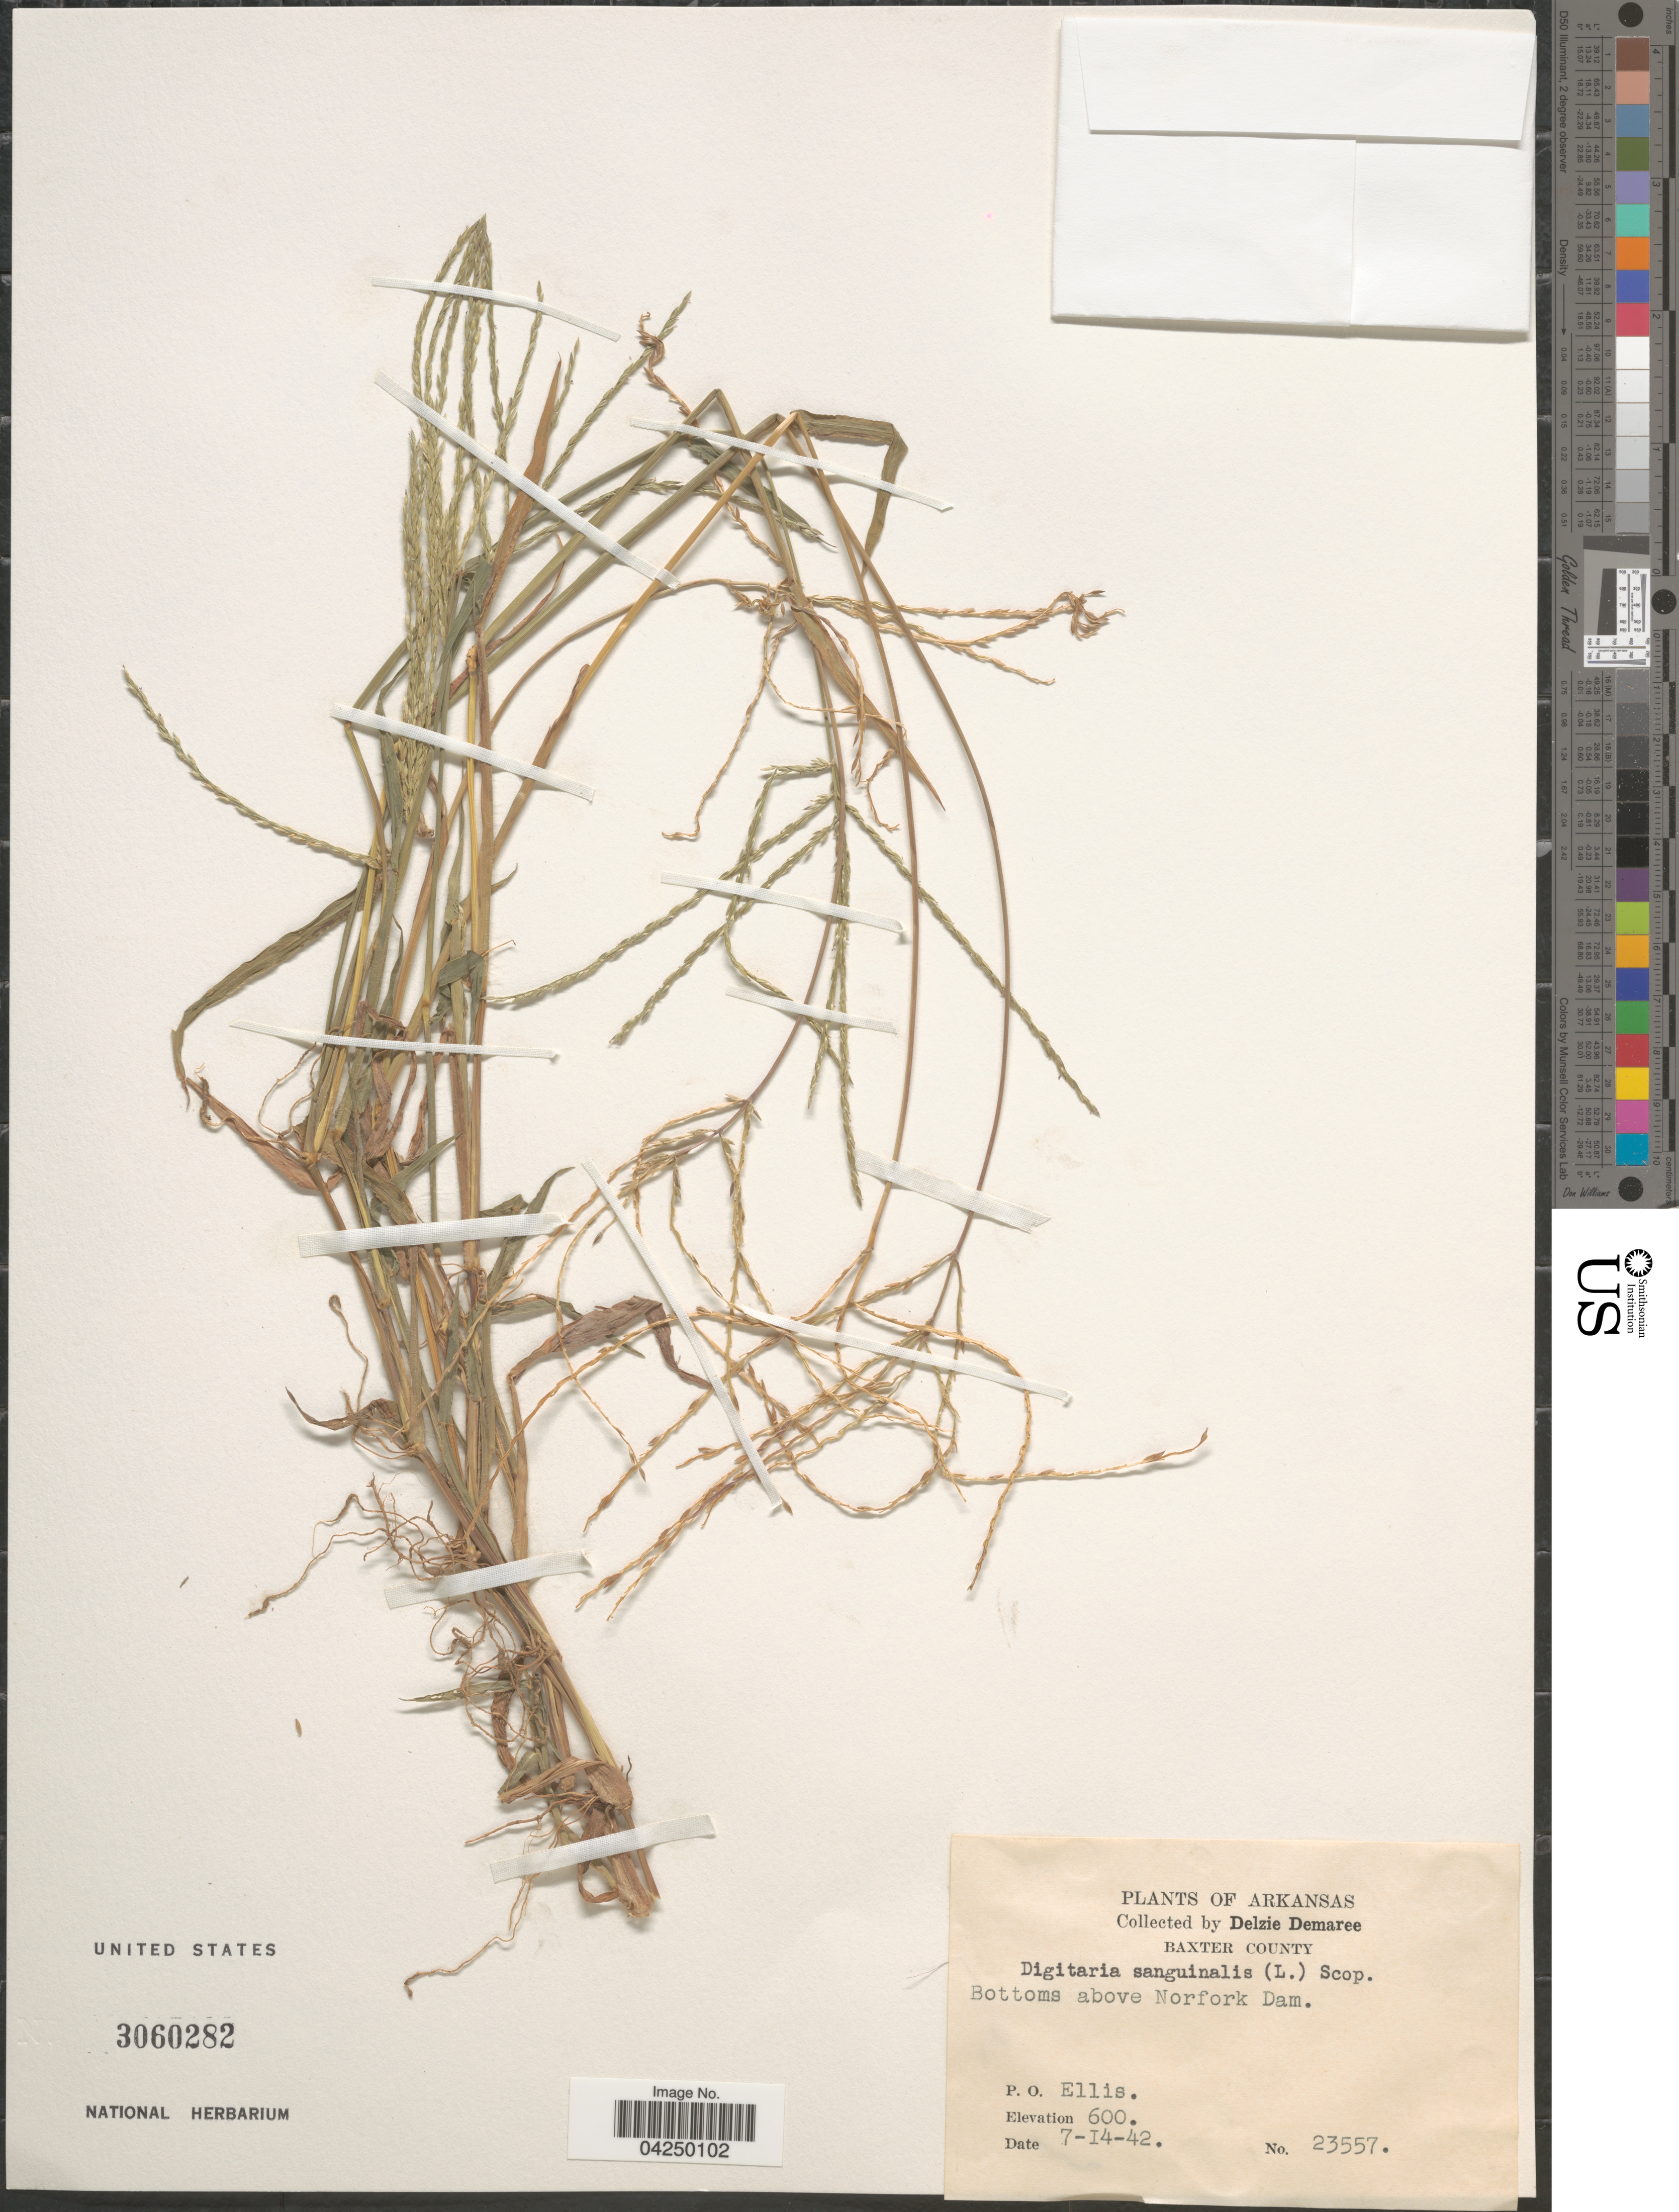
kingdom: Plantae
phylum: Tracheophyta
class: Liliopsida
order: Poales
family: Poaceae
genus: Digitaria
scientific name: Digitaria sanguinalis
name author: (L.) Scop.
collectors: D. Demaree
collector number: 23557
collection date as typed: Transcribed d/m/y: 14/7/42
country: United States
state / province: Arkansas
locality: Baxter County. Bottoms above Norfork Dam. P. O. Ellis.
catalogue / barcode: US 3060282